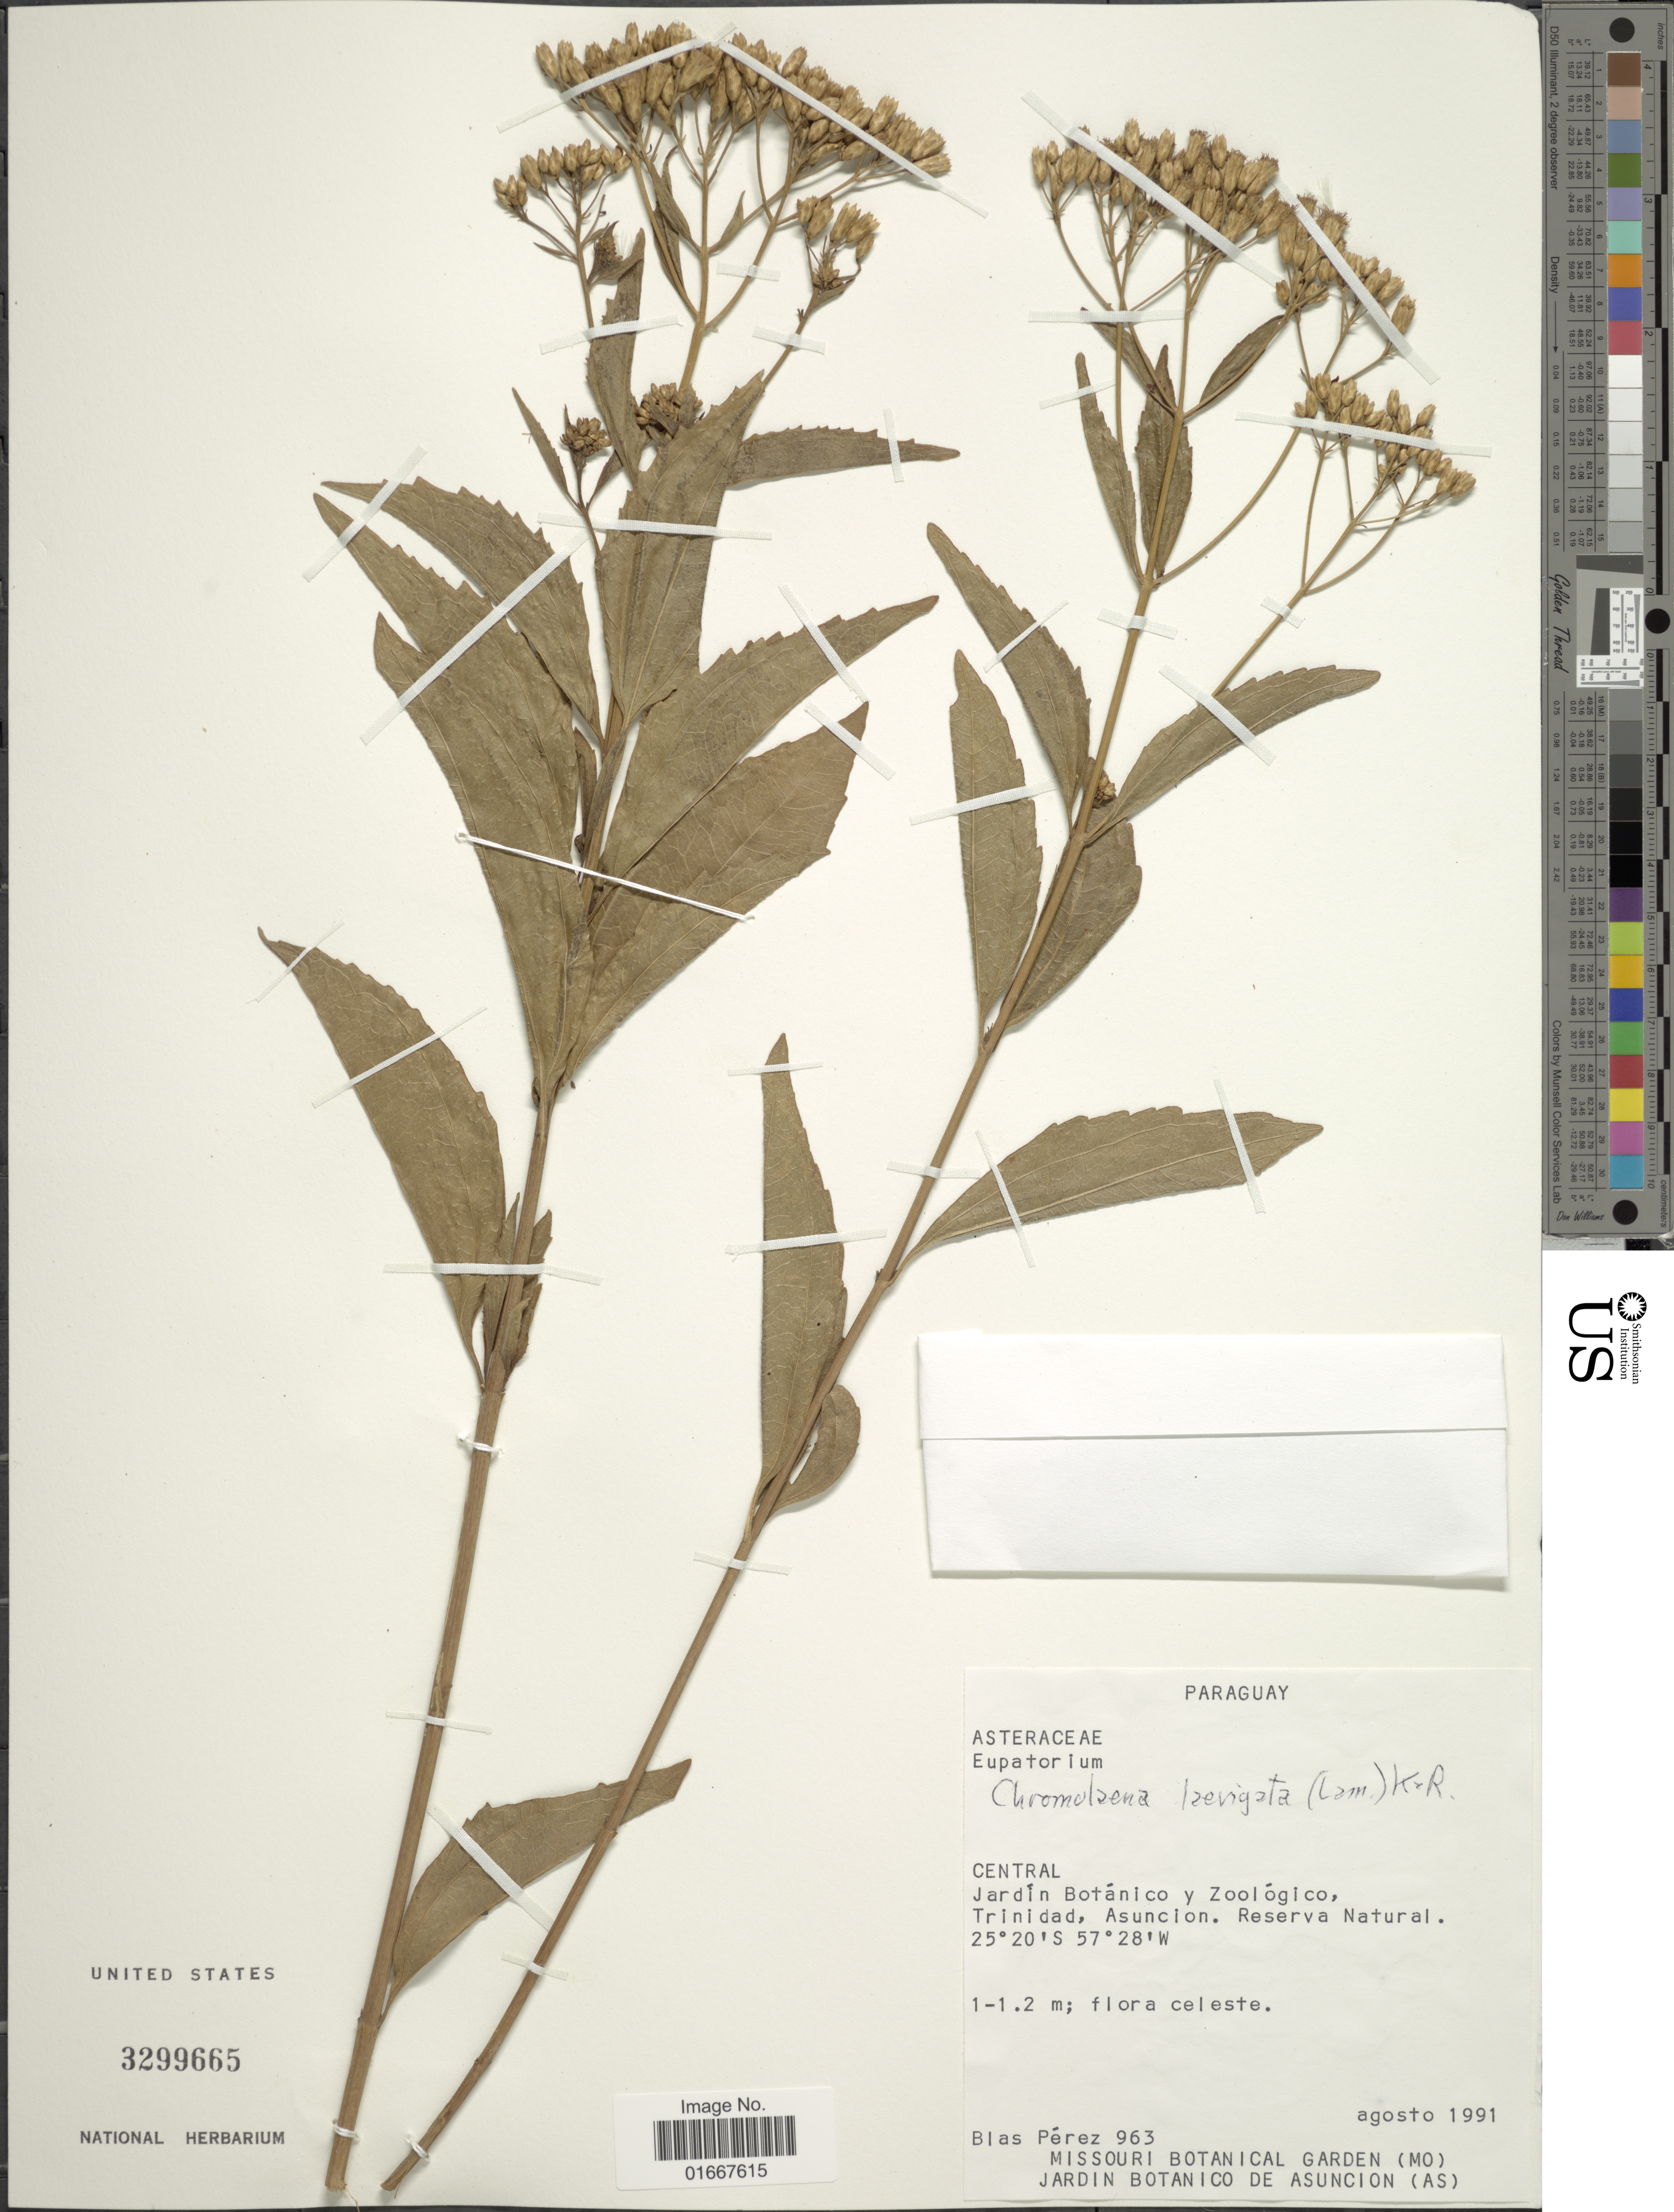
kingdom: Plantae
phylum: Tracheophyta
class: Magnoliopsida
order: Asterales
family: Asteraceae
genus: Chromolaena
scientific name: Chromolaena laevigata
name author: (Lam.) R.M. King & H. Rob.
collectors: B. Pérez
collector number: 963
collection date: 1991-08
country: Paraguay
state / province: Central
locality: Jardín Botánico y Zoológico, Trinidad, Asuncion. Reserva Natural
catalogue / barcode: US 3299665